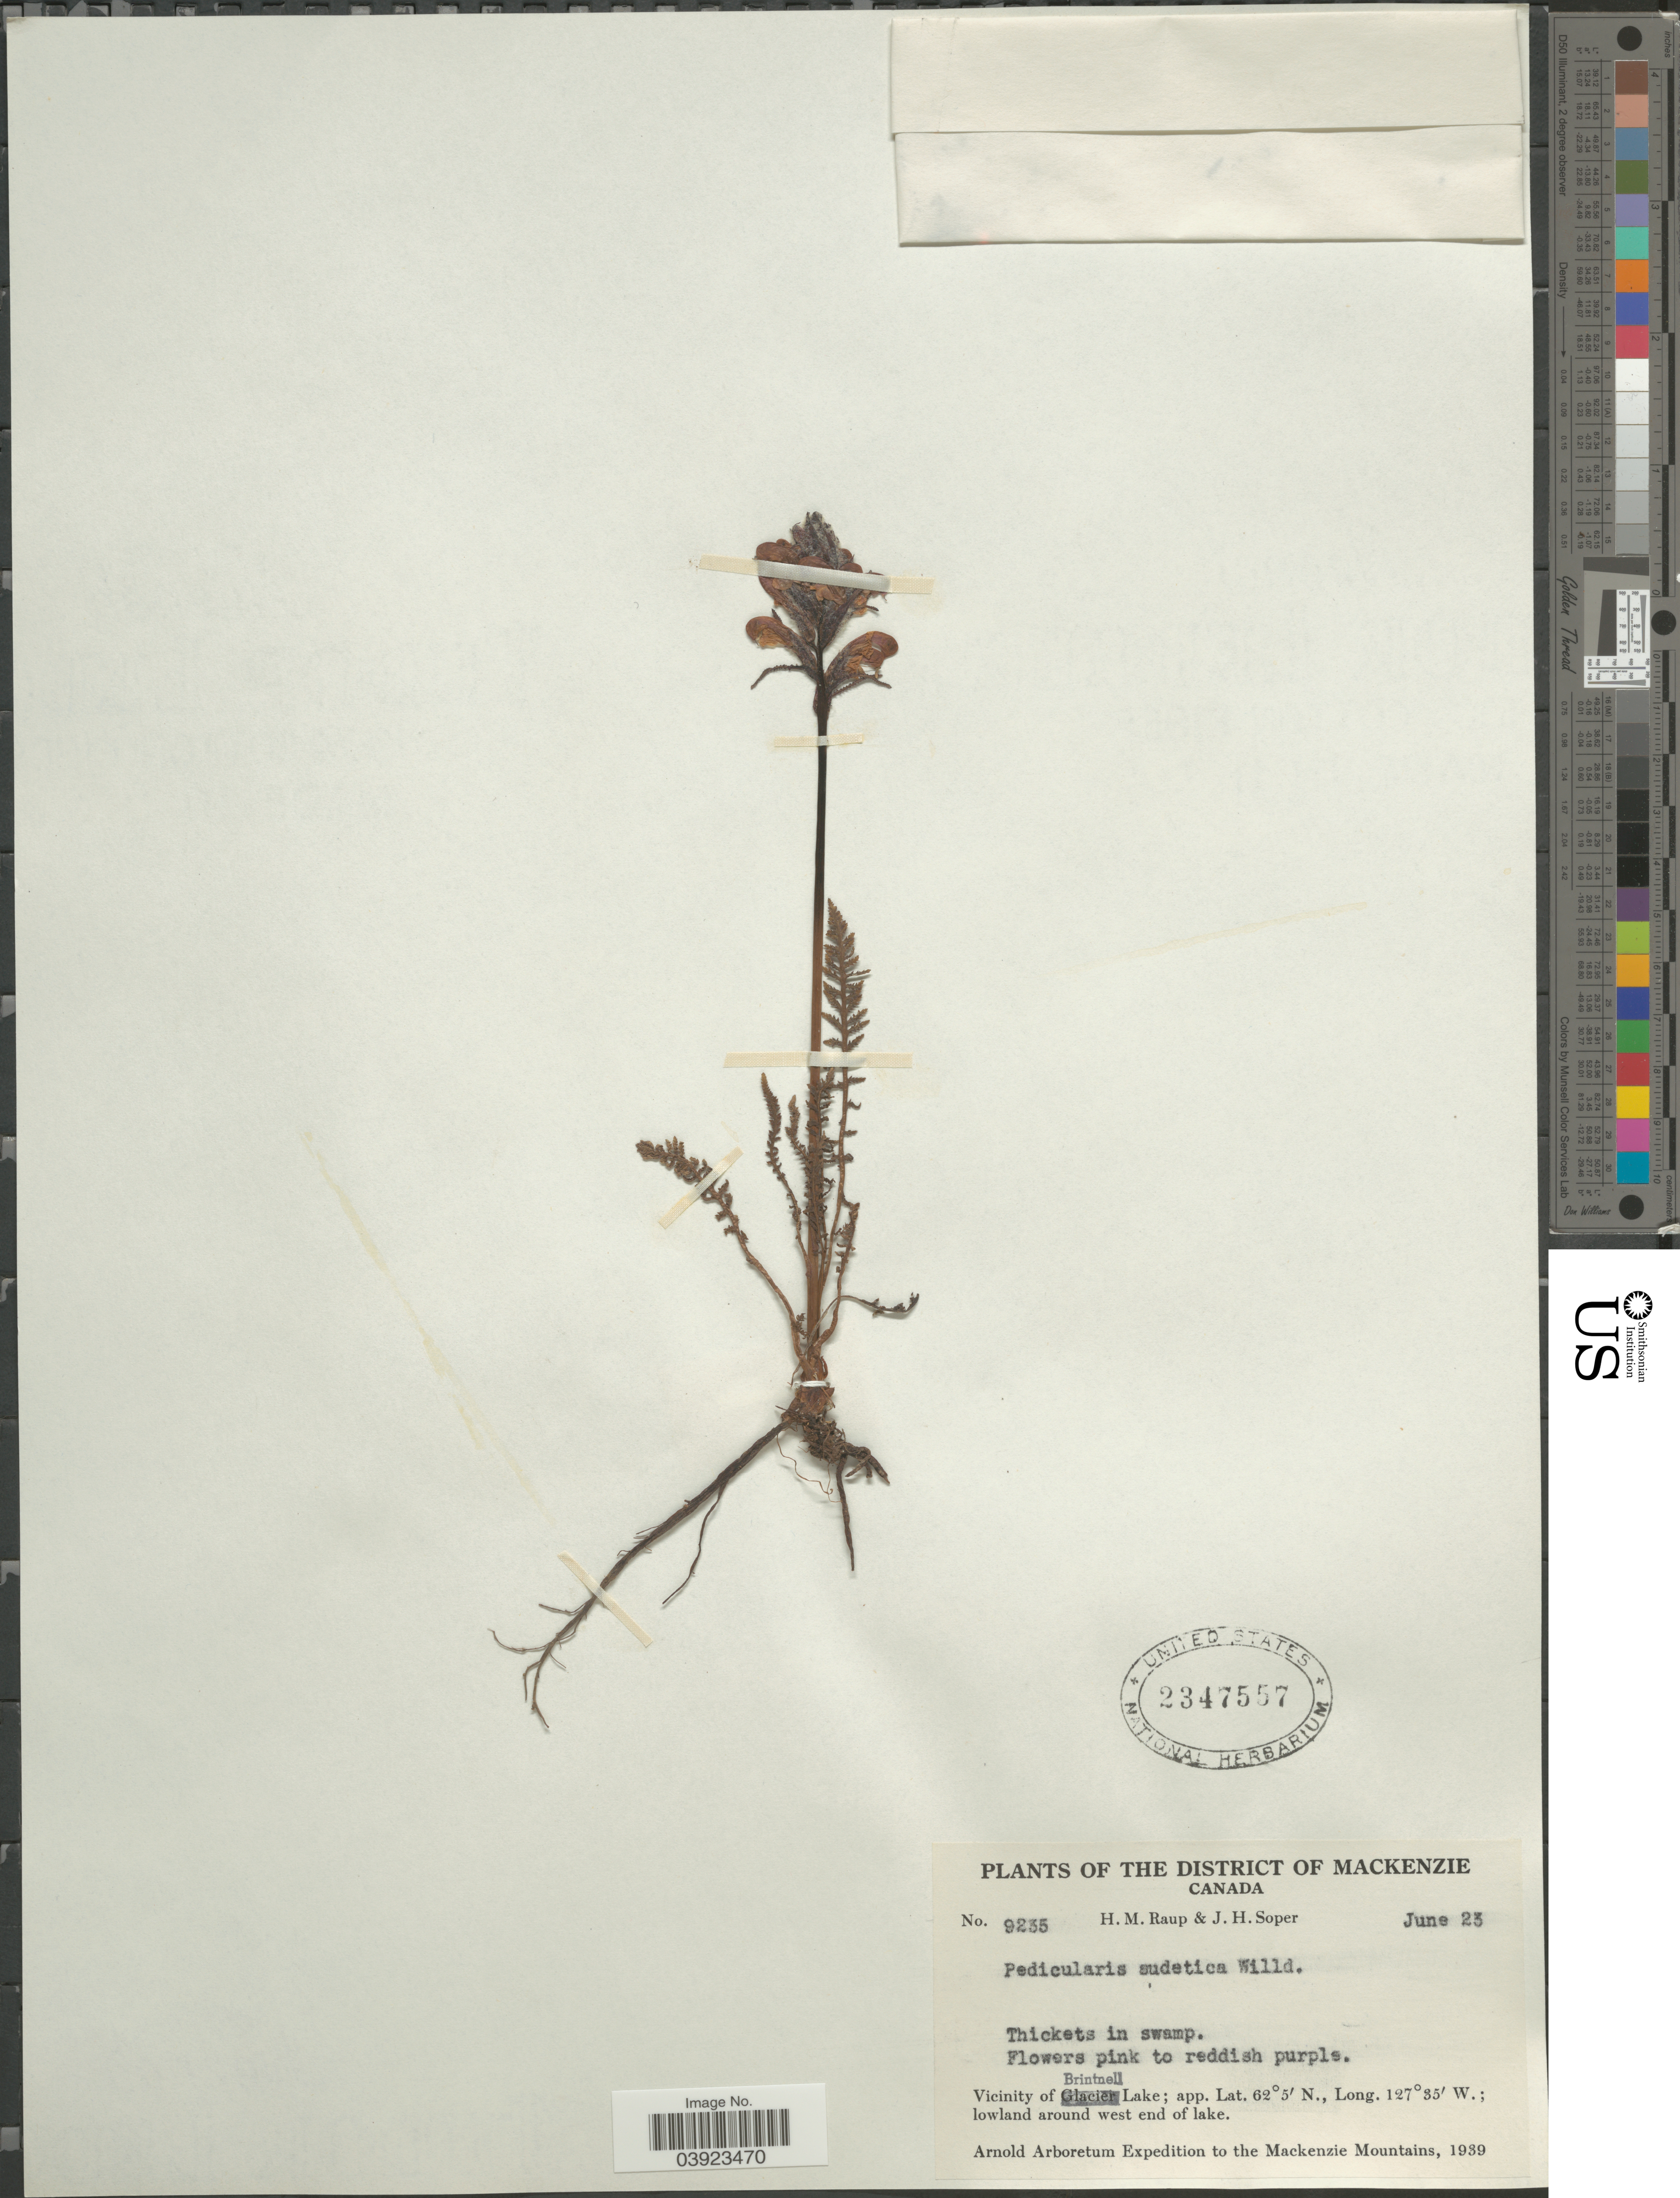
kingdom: Plantae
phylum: Tracheophyta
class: Magnoliopsida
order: Lamiales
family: Orobanchaceae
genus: Pedicularis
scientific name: Pedicularis scopulorum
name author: A. Gray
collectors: H. Raup & J. H. Soper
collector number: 9235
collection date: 1939-06-23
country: Canada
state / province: Northwest Territories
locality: District of Mackenzie. Vicinity of Brintnell Lake; lowland around west end of lake. To the Mackenzie Mountains.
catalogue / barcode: US 2347557